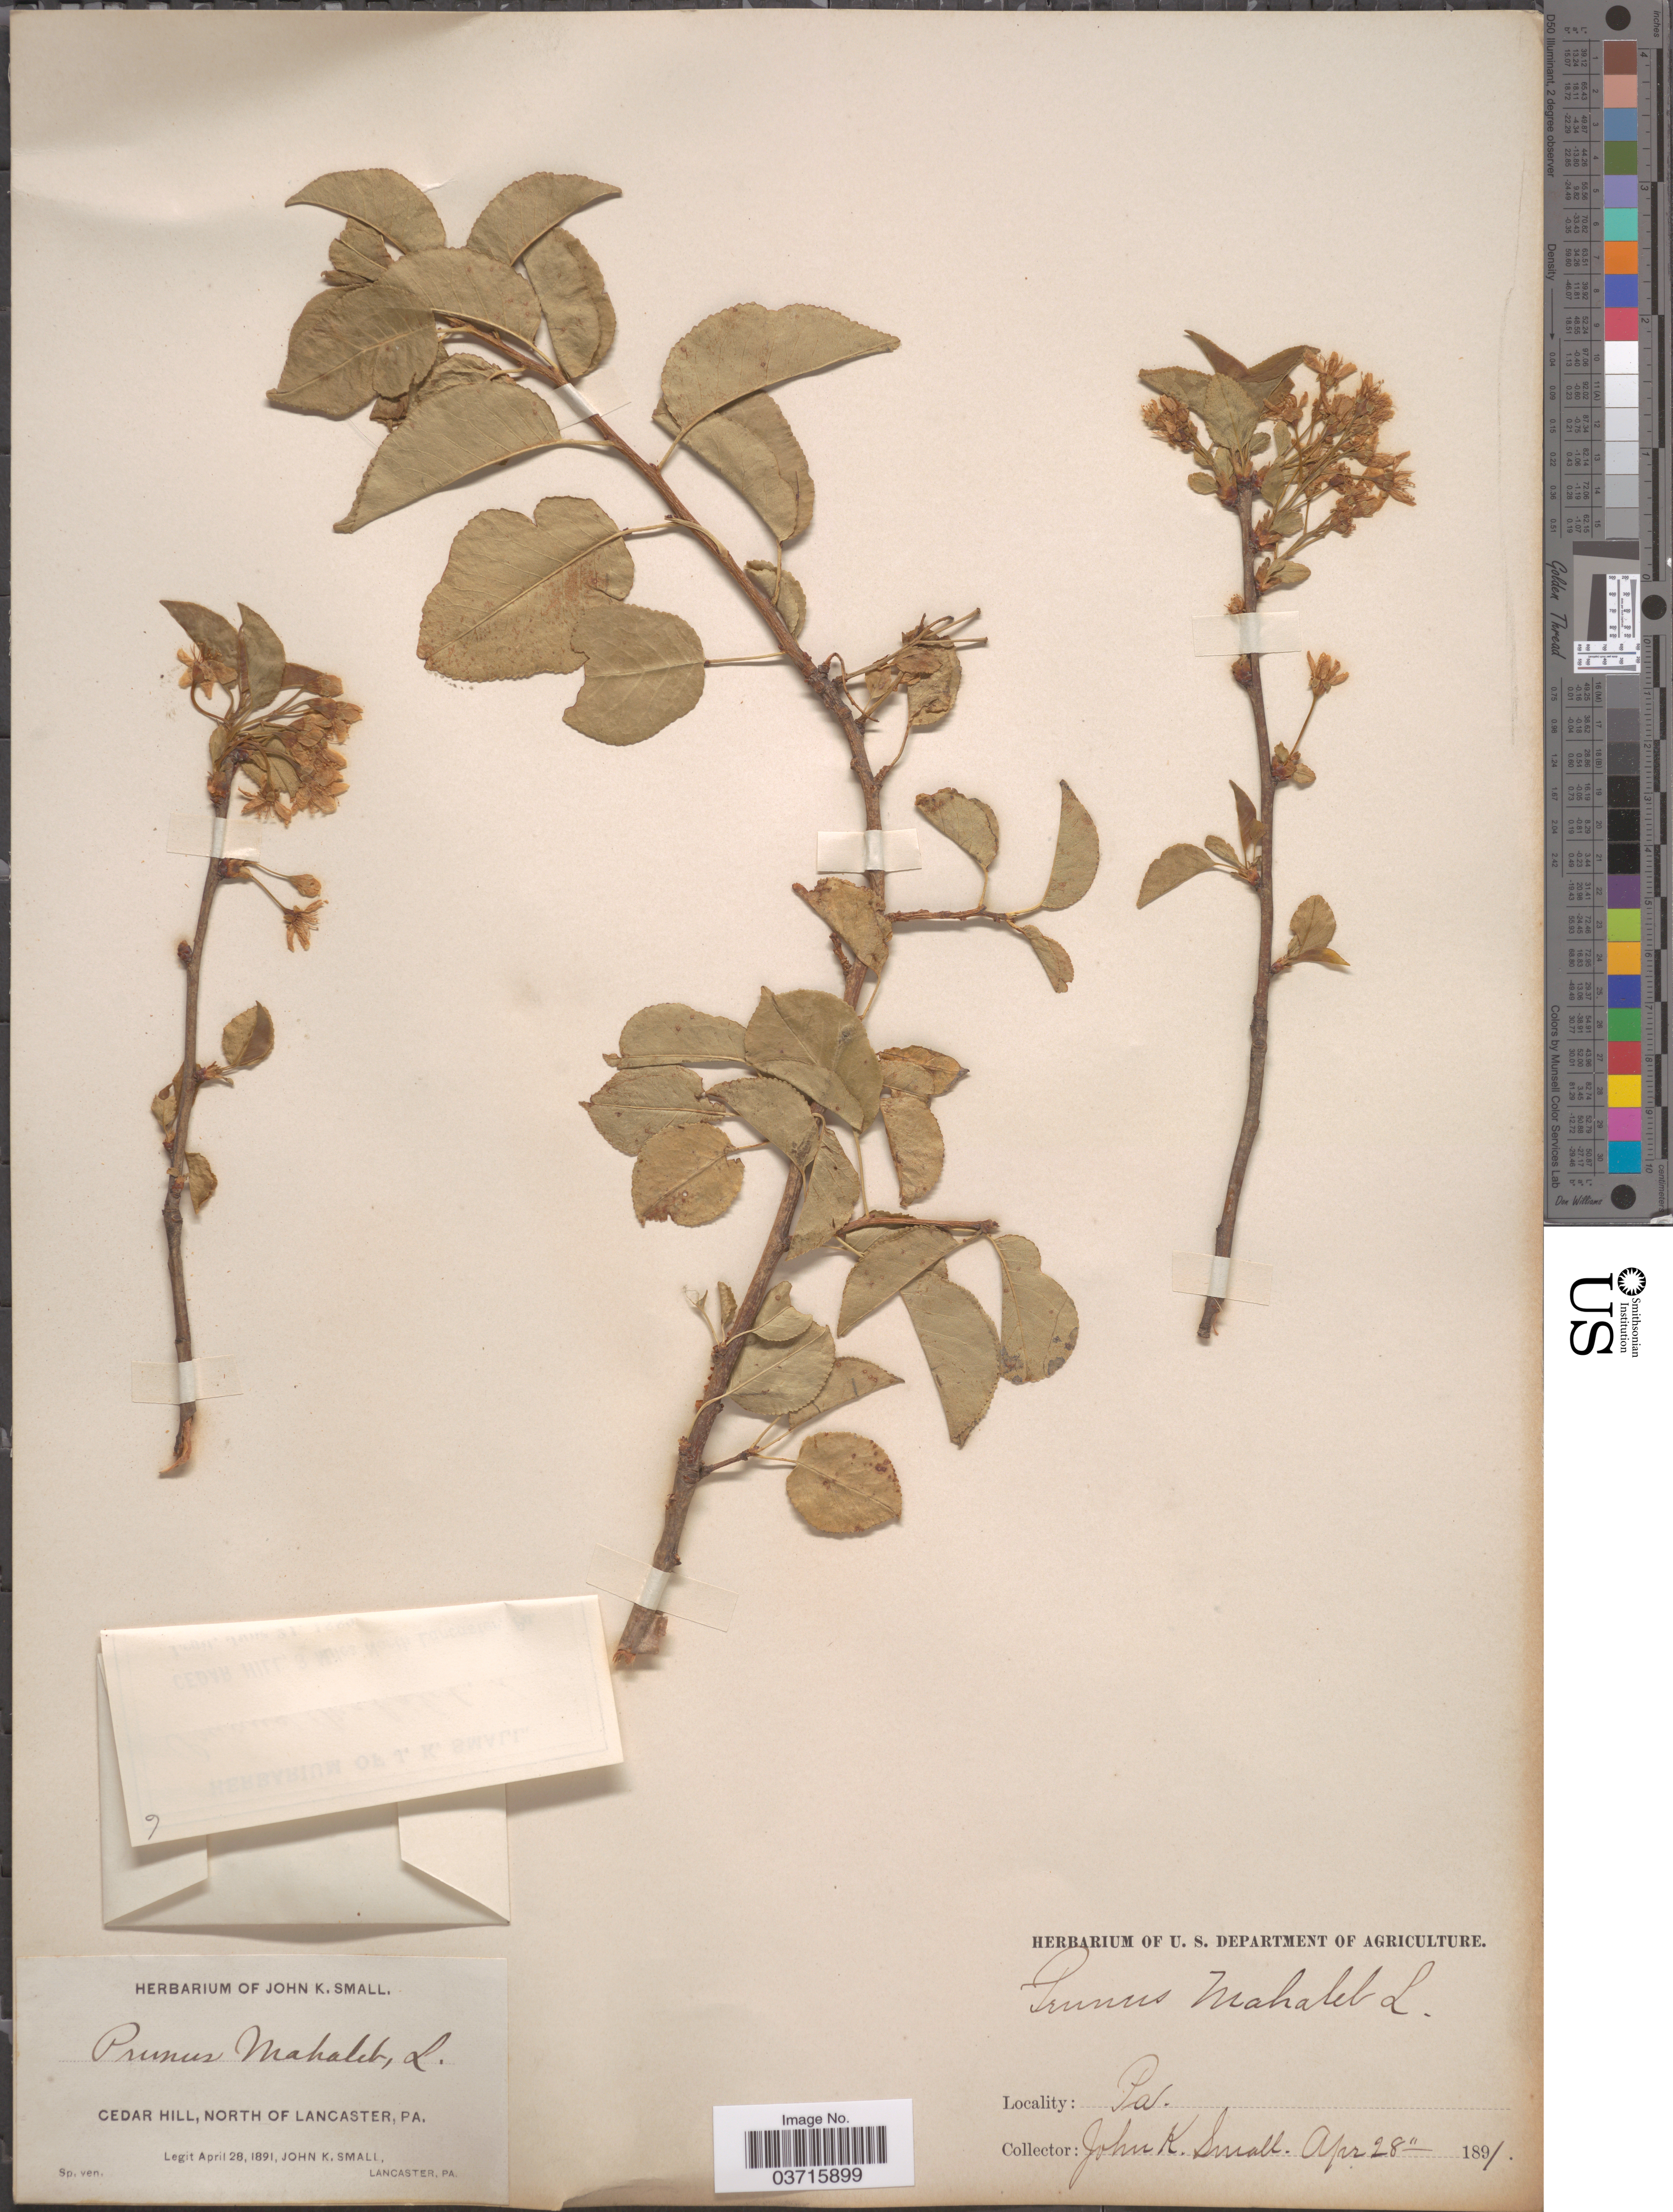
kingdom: Plantae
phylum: Tracheophyta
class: Magnoliopsida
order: Rosales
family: Rosaceae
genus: Prunus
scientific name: Prunus mahaleb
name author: L.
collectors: J. K. Small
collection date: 1891-04-28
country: United States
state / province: Pennsylvania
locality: Cedar Hill, North of Lancaster.